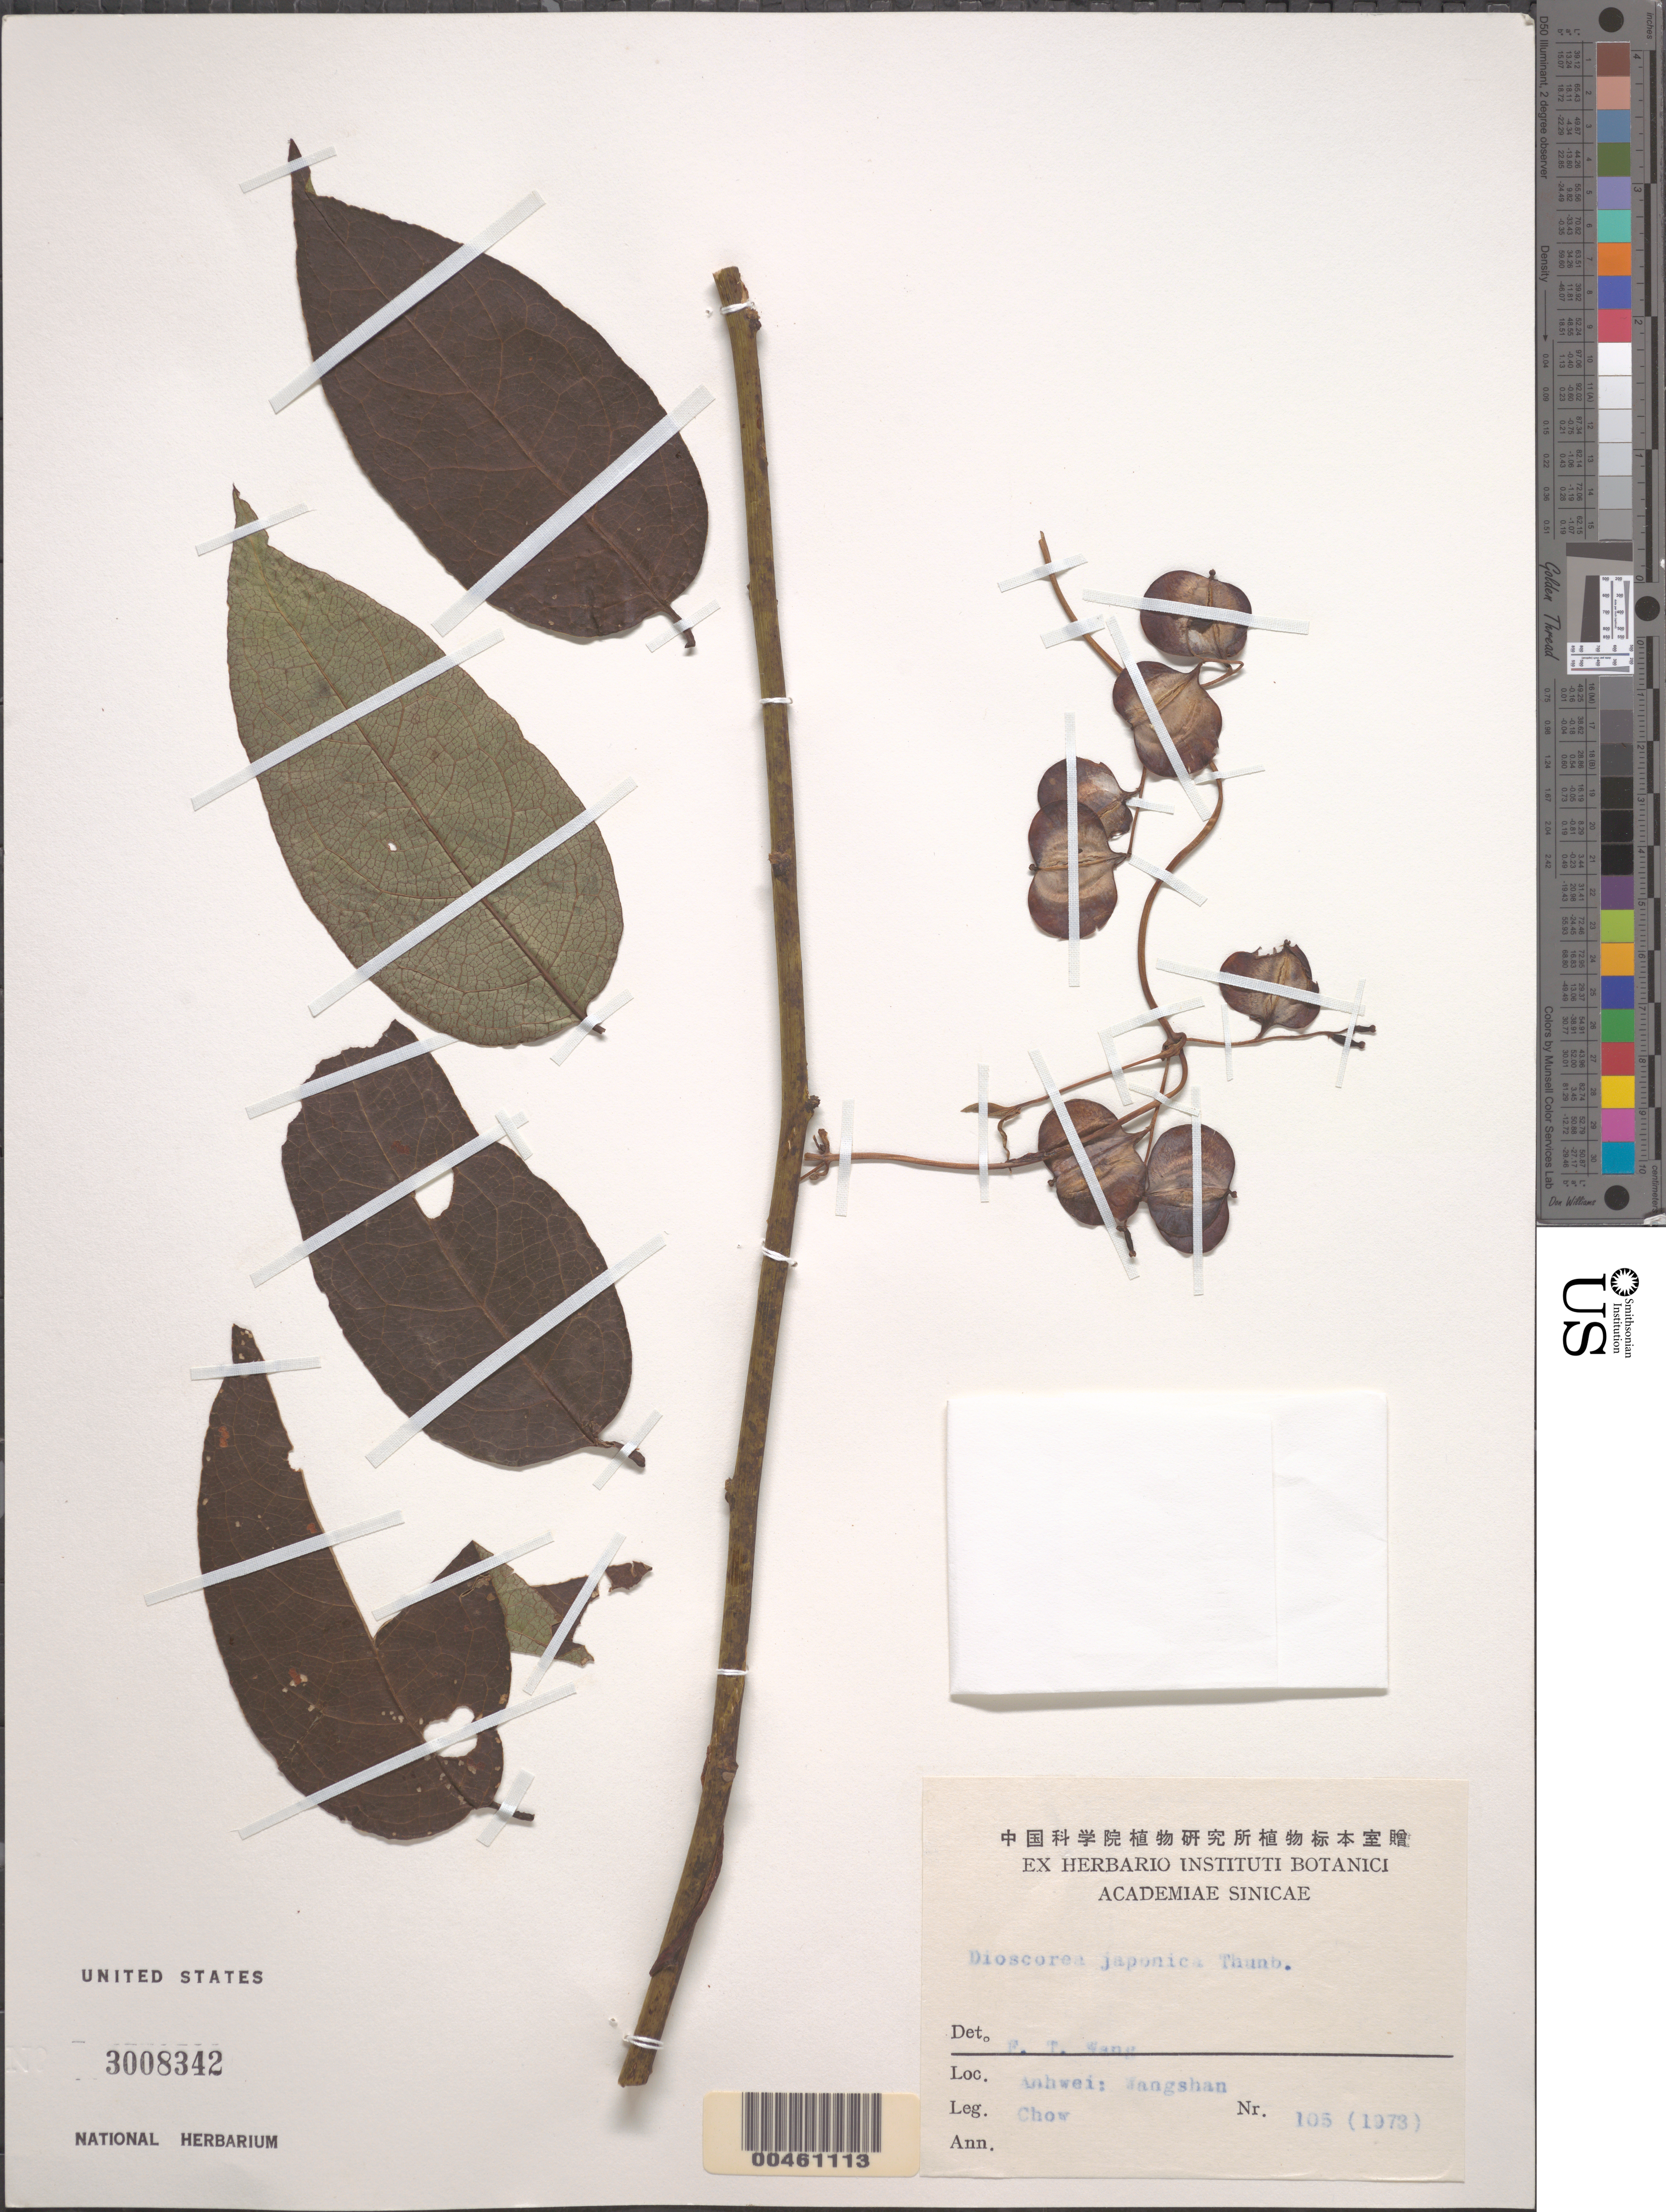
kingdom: Plantae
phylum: Tracheophyta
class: Liliopsida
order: Dioscoreales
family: Dioscoreaceae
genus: Dioscorea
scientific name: Dioscorea japonica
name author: Thunb.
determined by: Wang, F. T.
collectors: K. S. Chow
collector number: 105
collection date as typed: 1973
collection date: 1973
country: China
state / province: Anhui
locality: Wangshan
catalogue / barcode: US 3008342